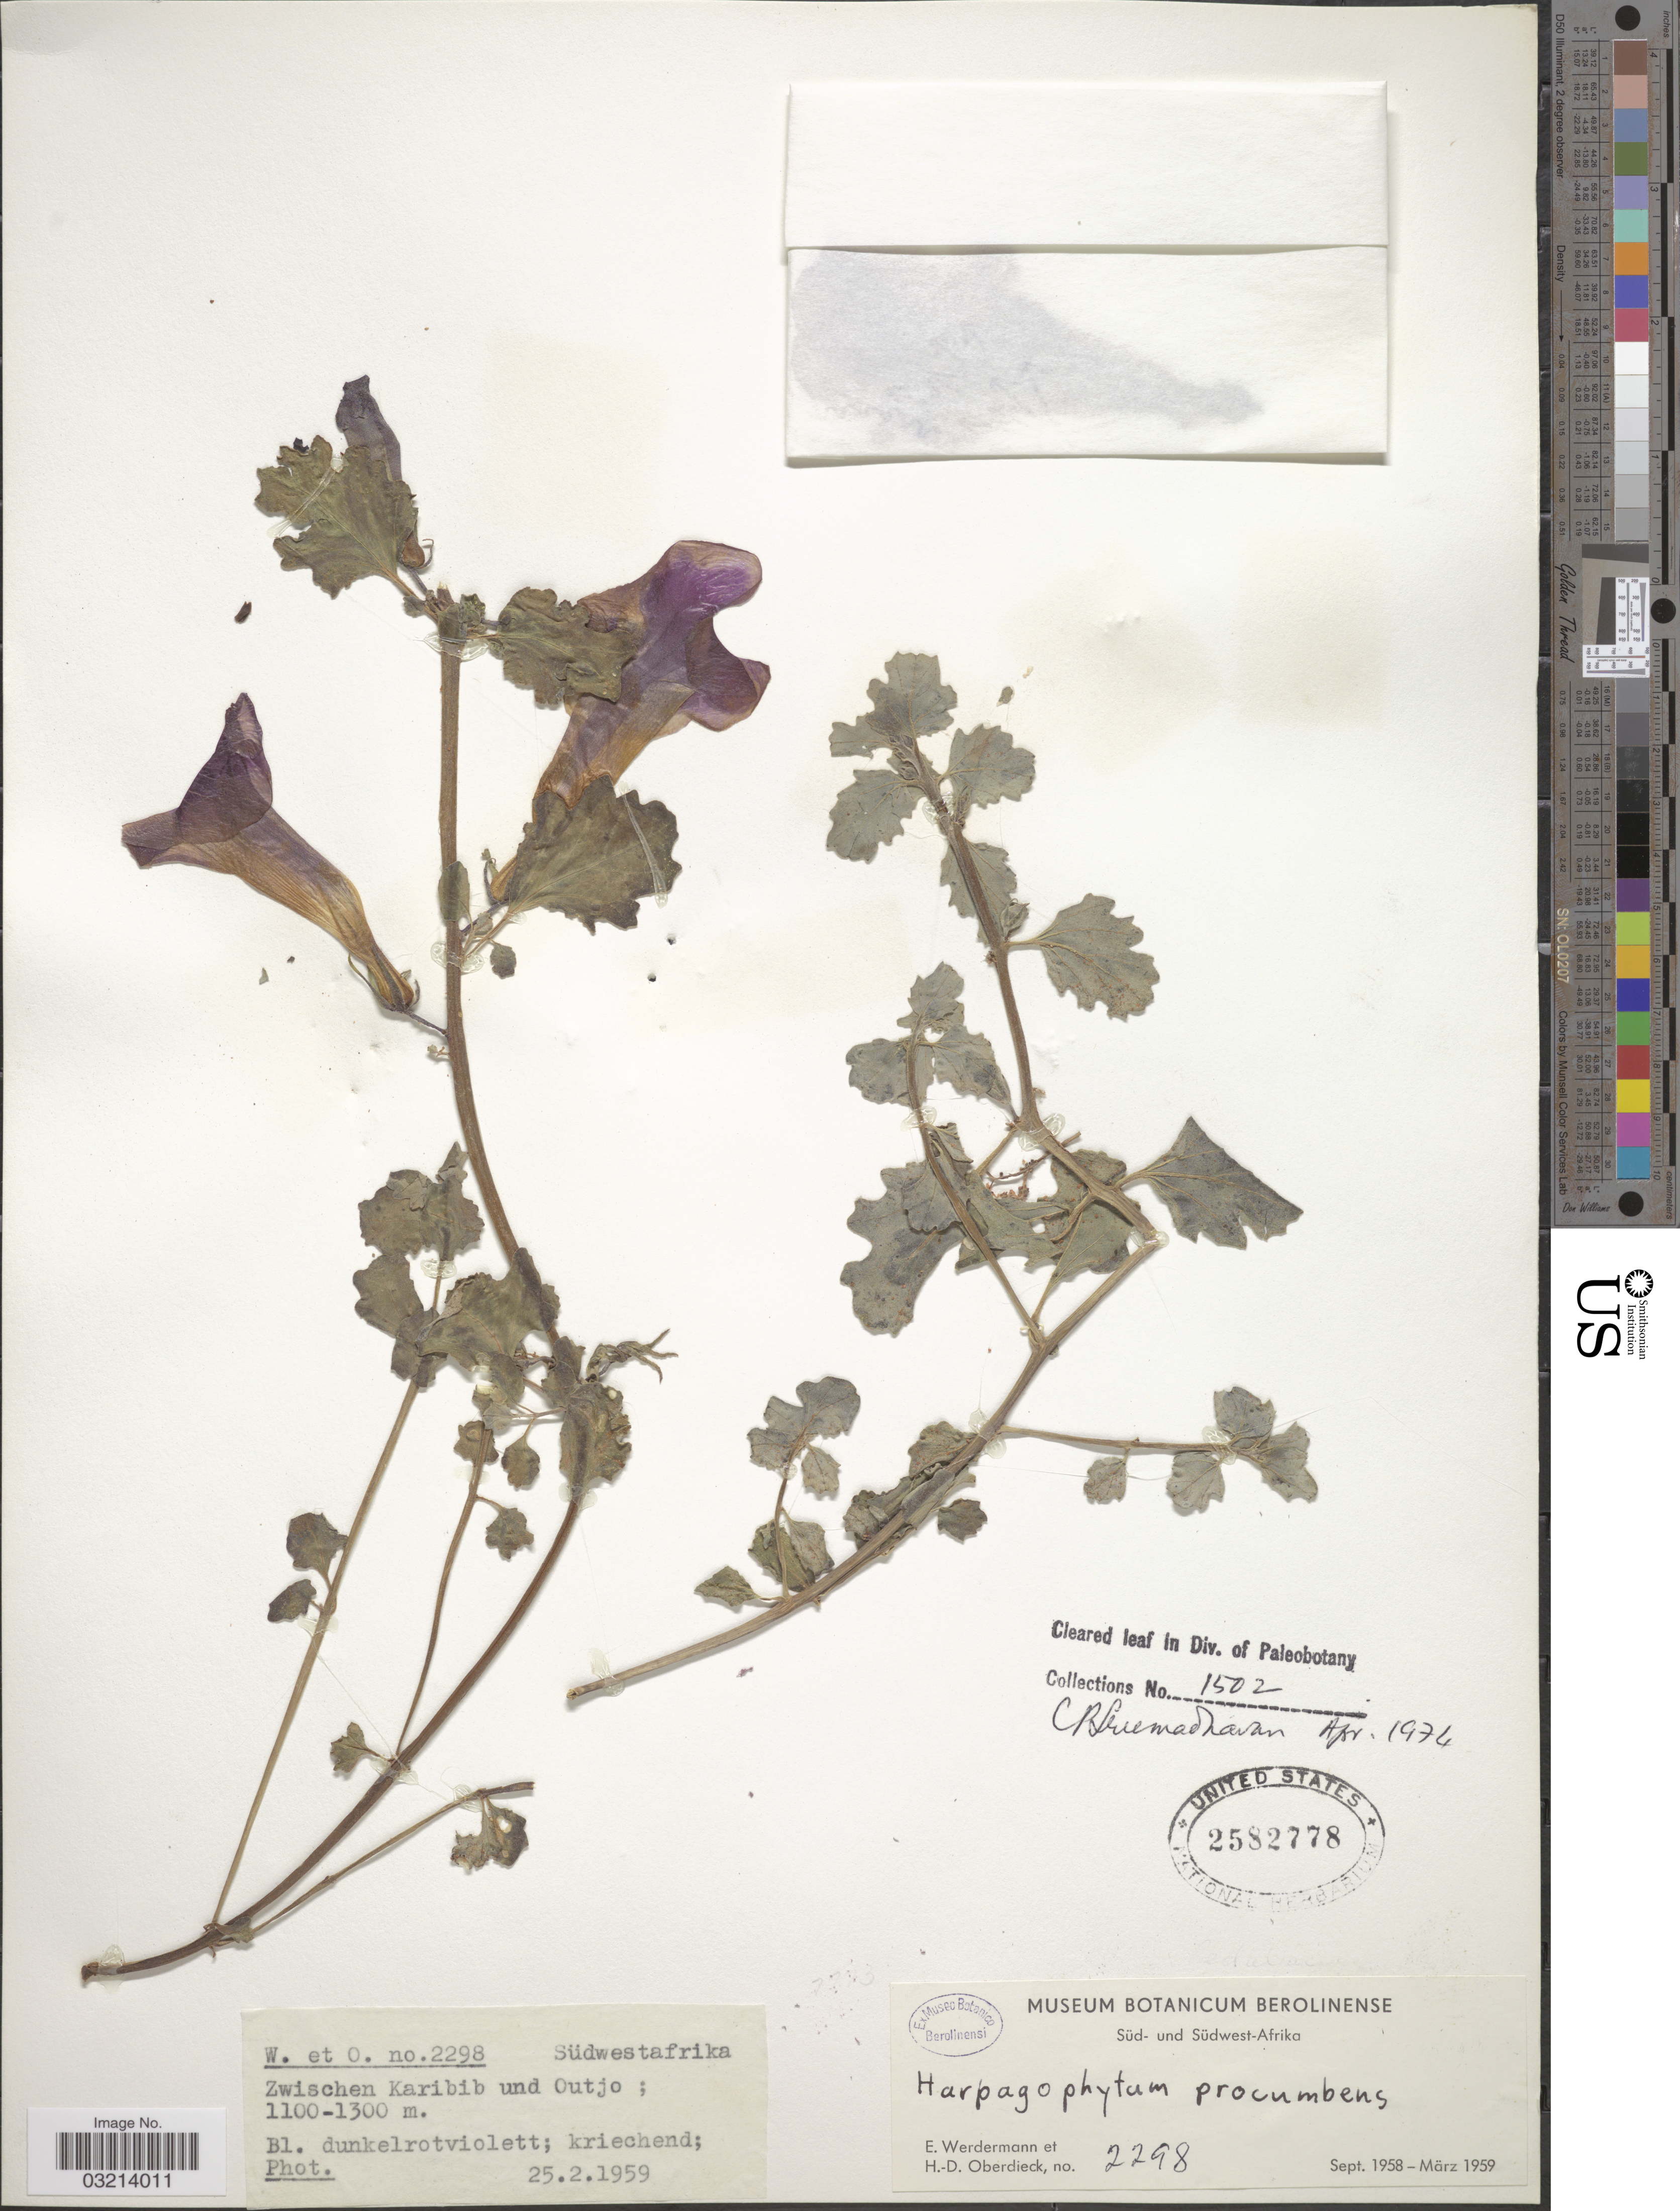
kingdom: Plantae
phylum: Tracheophyta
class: Magnoliopsida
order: Lamiales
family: Pedaliaceae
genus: Harpagophytum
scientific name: Harpagophytum procumbens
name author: (Burch.) DC. ex Meisn.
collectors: E. Werdermann & H. Oberdieck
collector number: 2298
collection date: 1959-02-25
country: Namibia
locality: Südwest-Afrika. Südwestafrika. Zwischen Karibib und Outjo.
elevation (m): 1100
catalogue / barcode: US 2582778